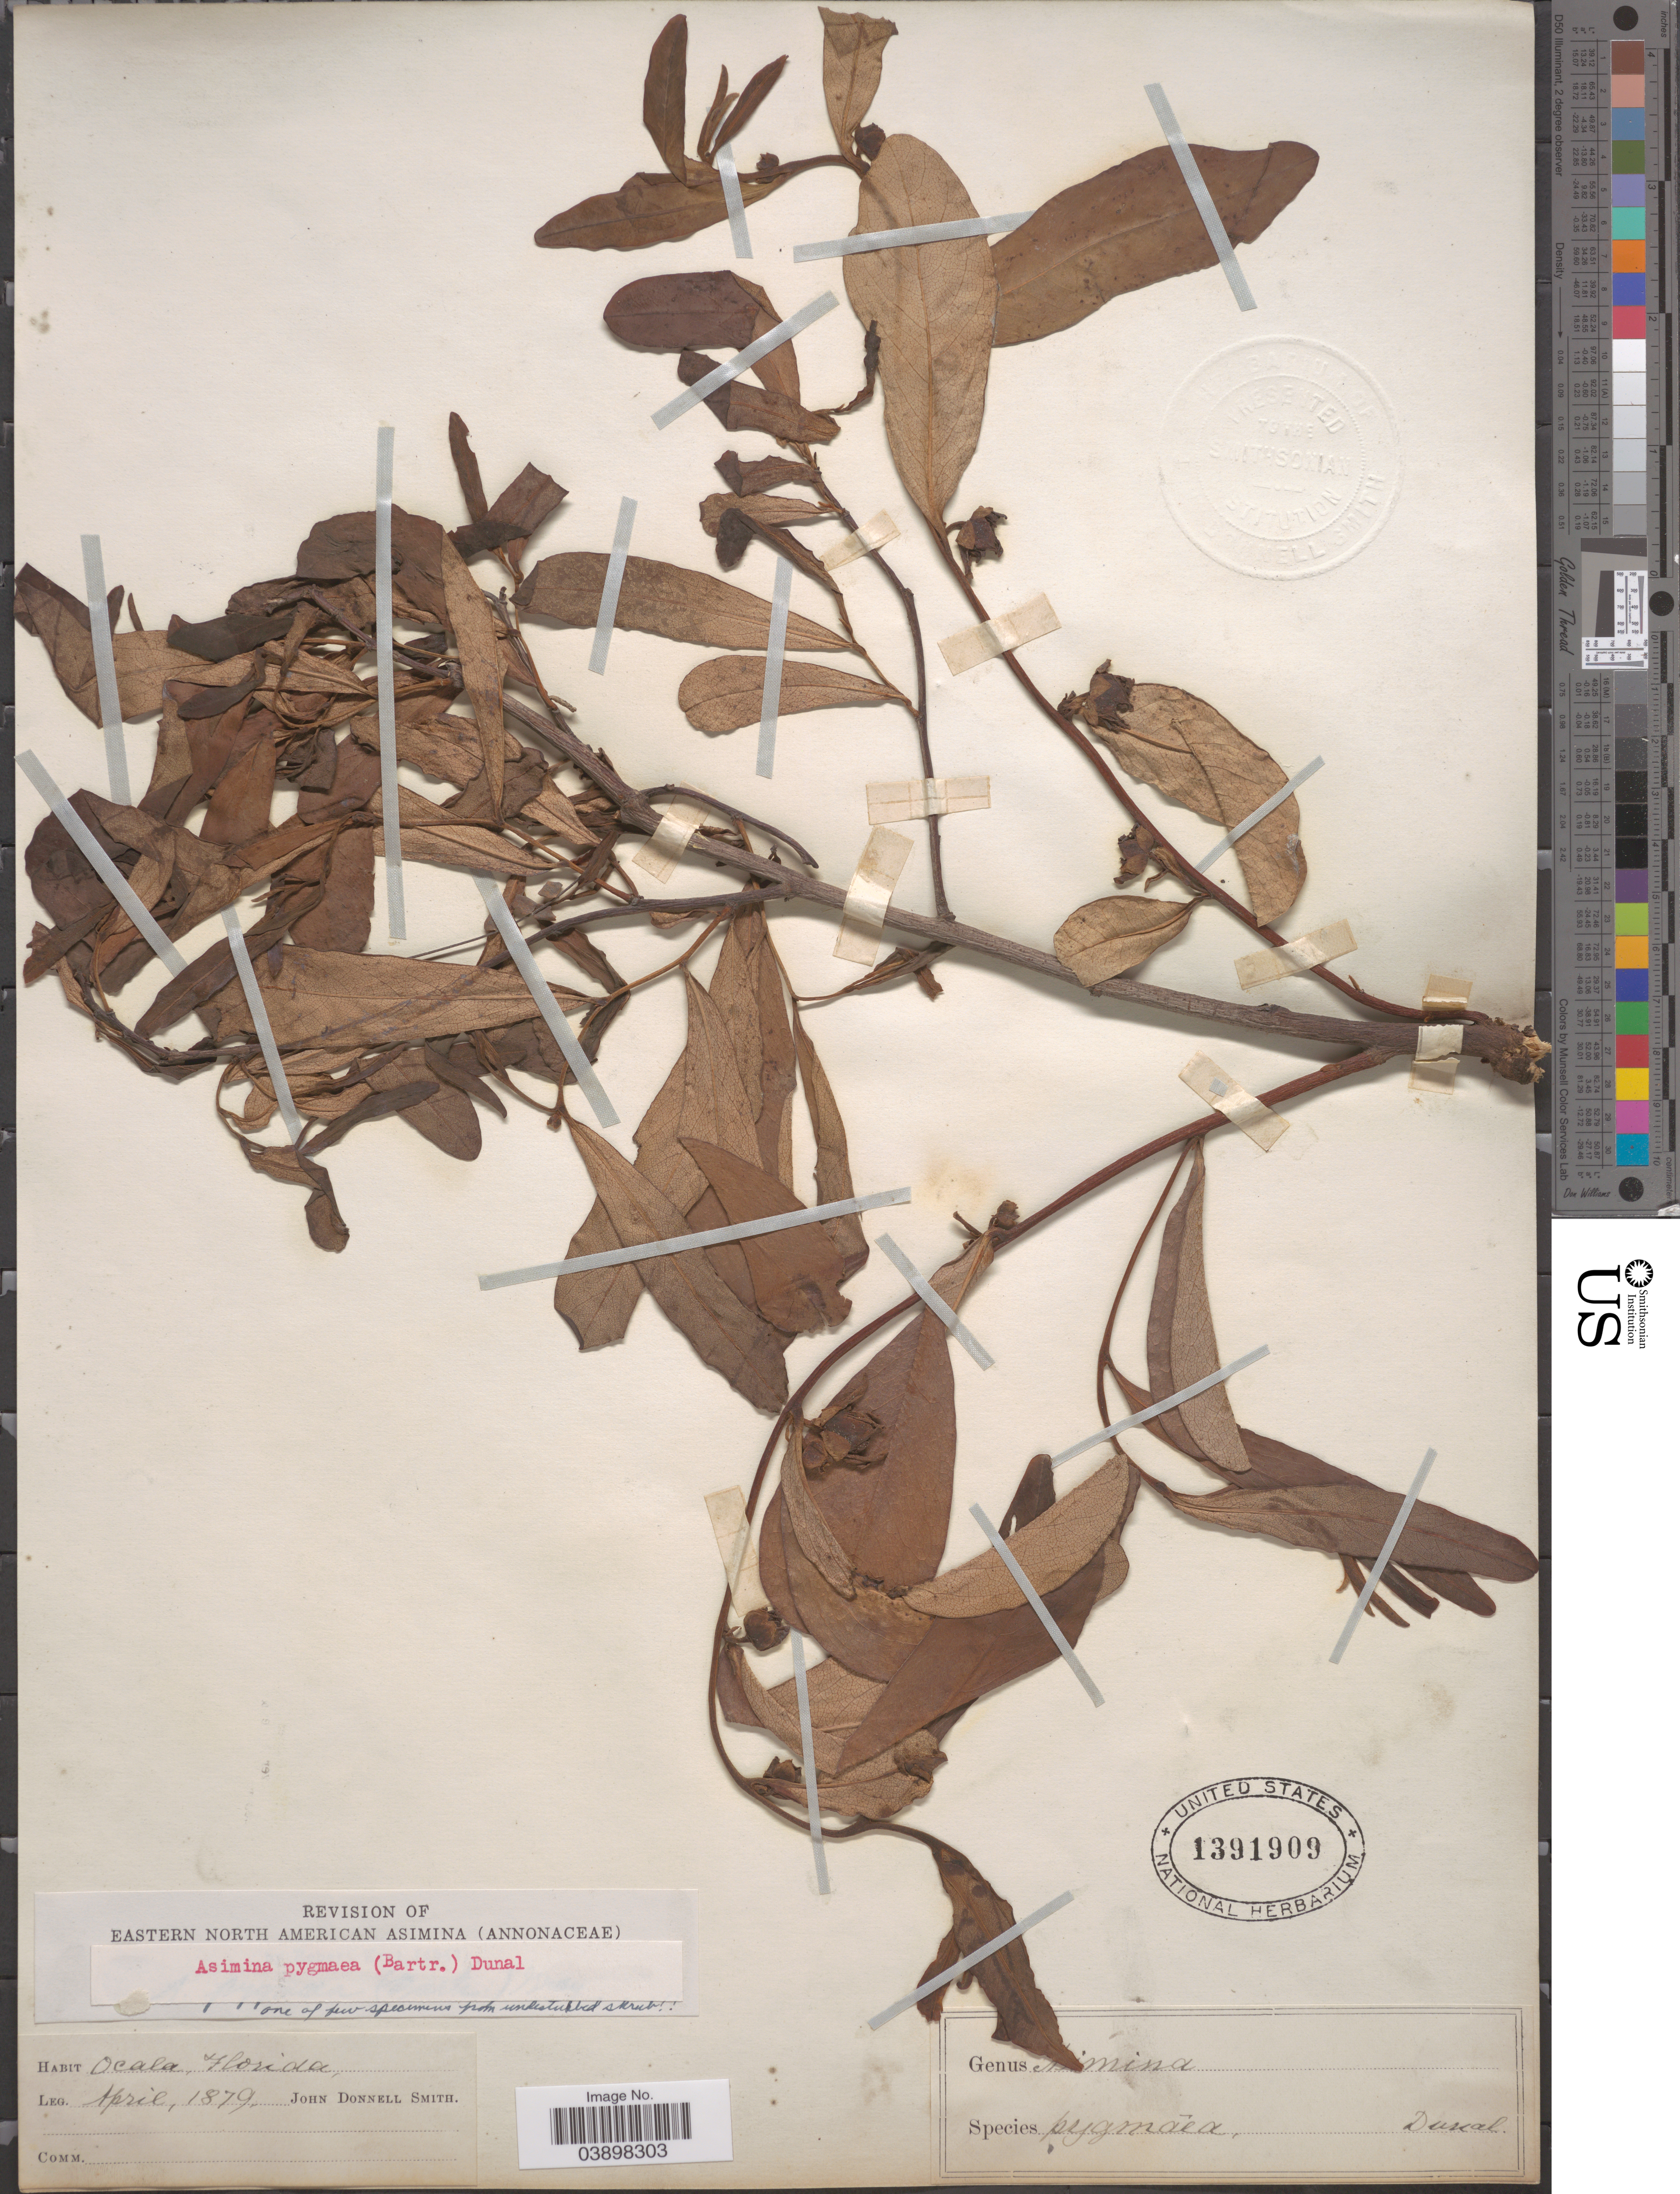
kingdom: Plantae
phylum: Tracheophyta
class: Magnoliopsida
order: Magnoliales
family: Annonaceae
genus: Asimina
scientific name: Asimina pygmaea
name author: Dunal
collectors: J. Donnell Smith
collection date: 1879-04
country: United States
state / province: Florida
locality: Ocala.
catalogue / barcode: US 1391909